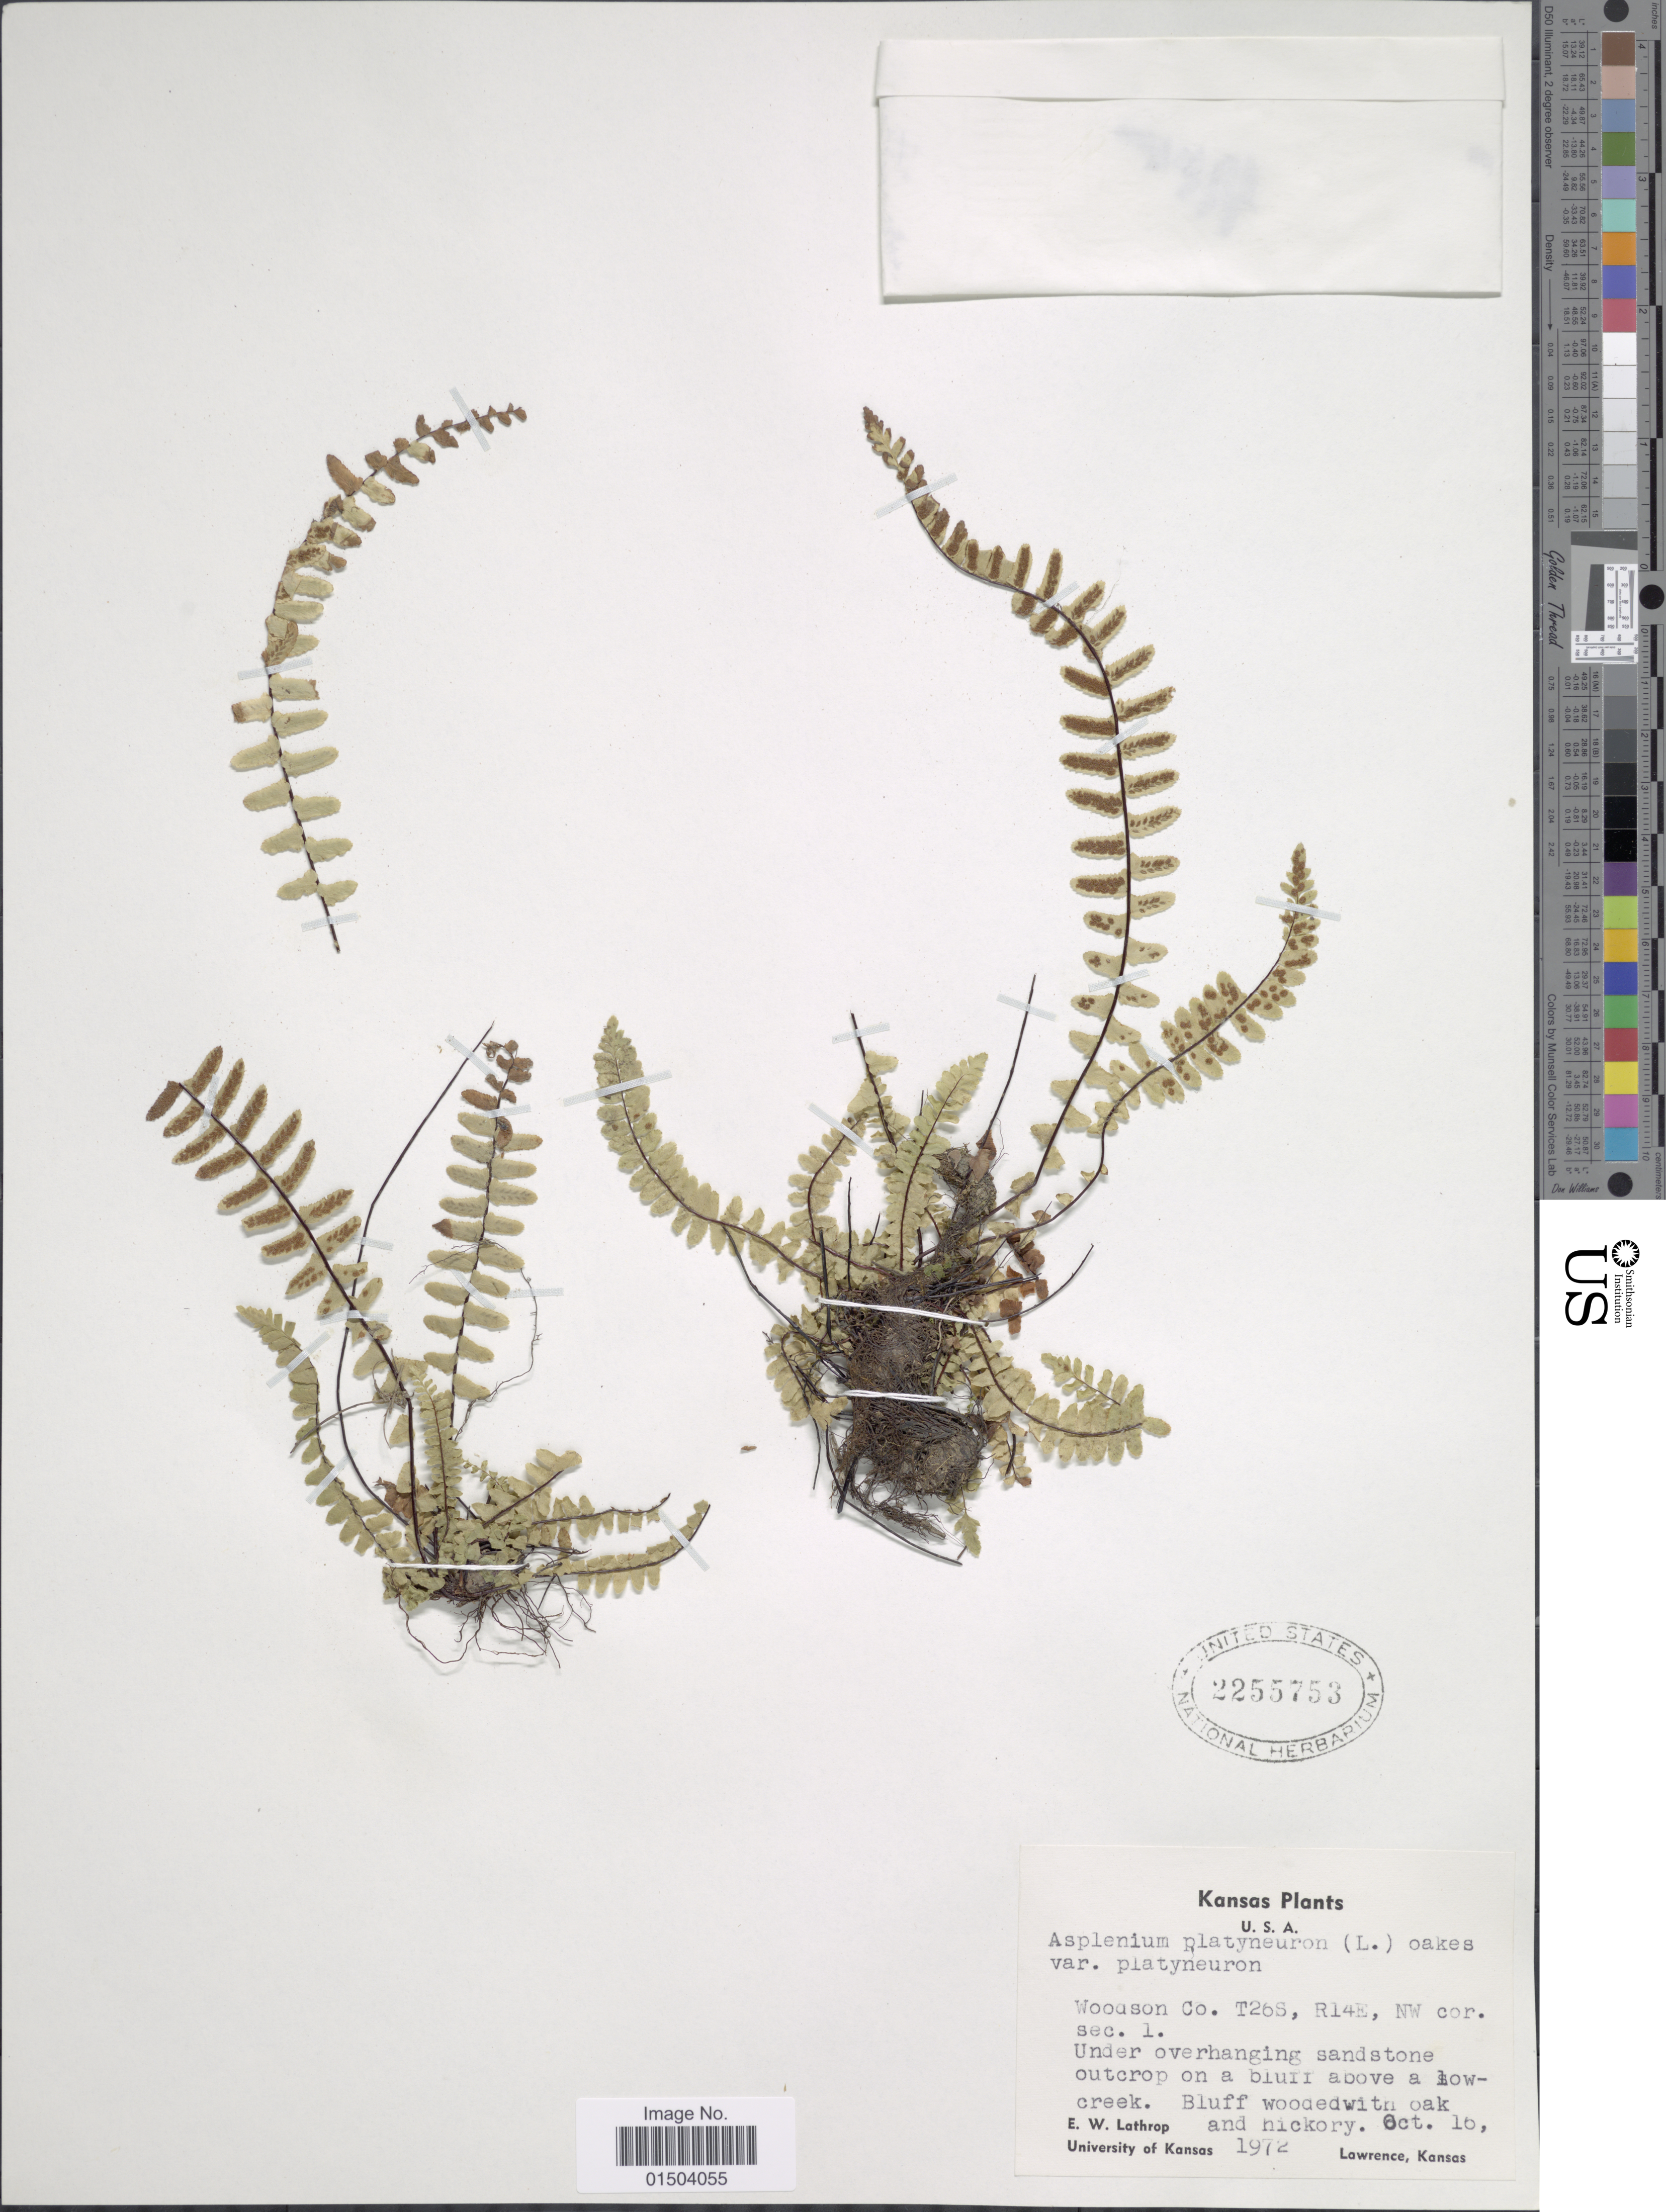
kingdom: Plantae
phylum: Tracheophyta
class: Polypodiopsida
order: Polypodiales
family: Aspleniaceae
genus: Asplenium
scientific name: Asplenium platyneuron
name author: (L.) Britton, Stearns & Poggenb.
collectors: E. W. Lathrop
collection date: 1972-10-16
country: United States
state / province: Kansas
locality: Woodson Co. T26S, R14E, NW cor. sec. 1. Under overhanging sandstone outcrop on a bluff above a lowcreek. Bluff wooded with oak and hickory.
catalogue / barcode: US 2255753